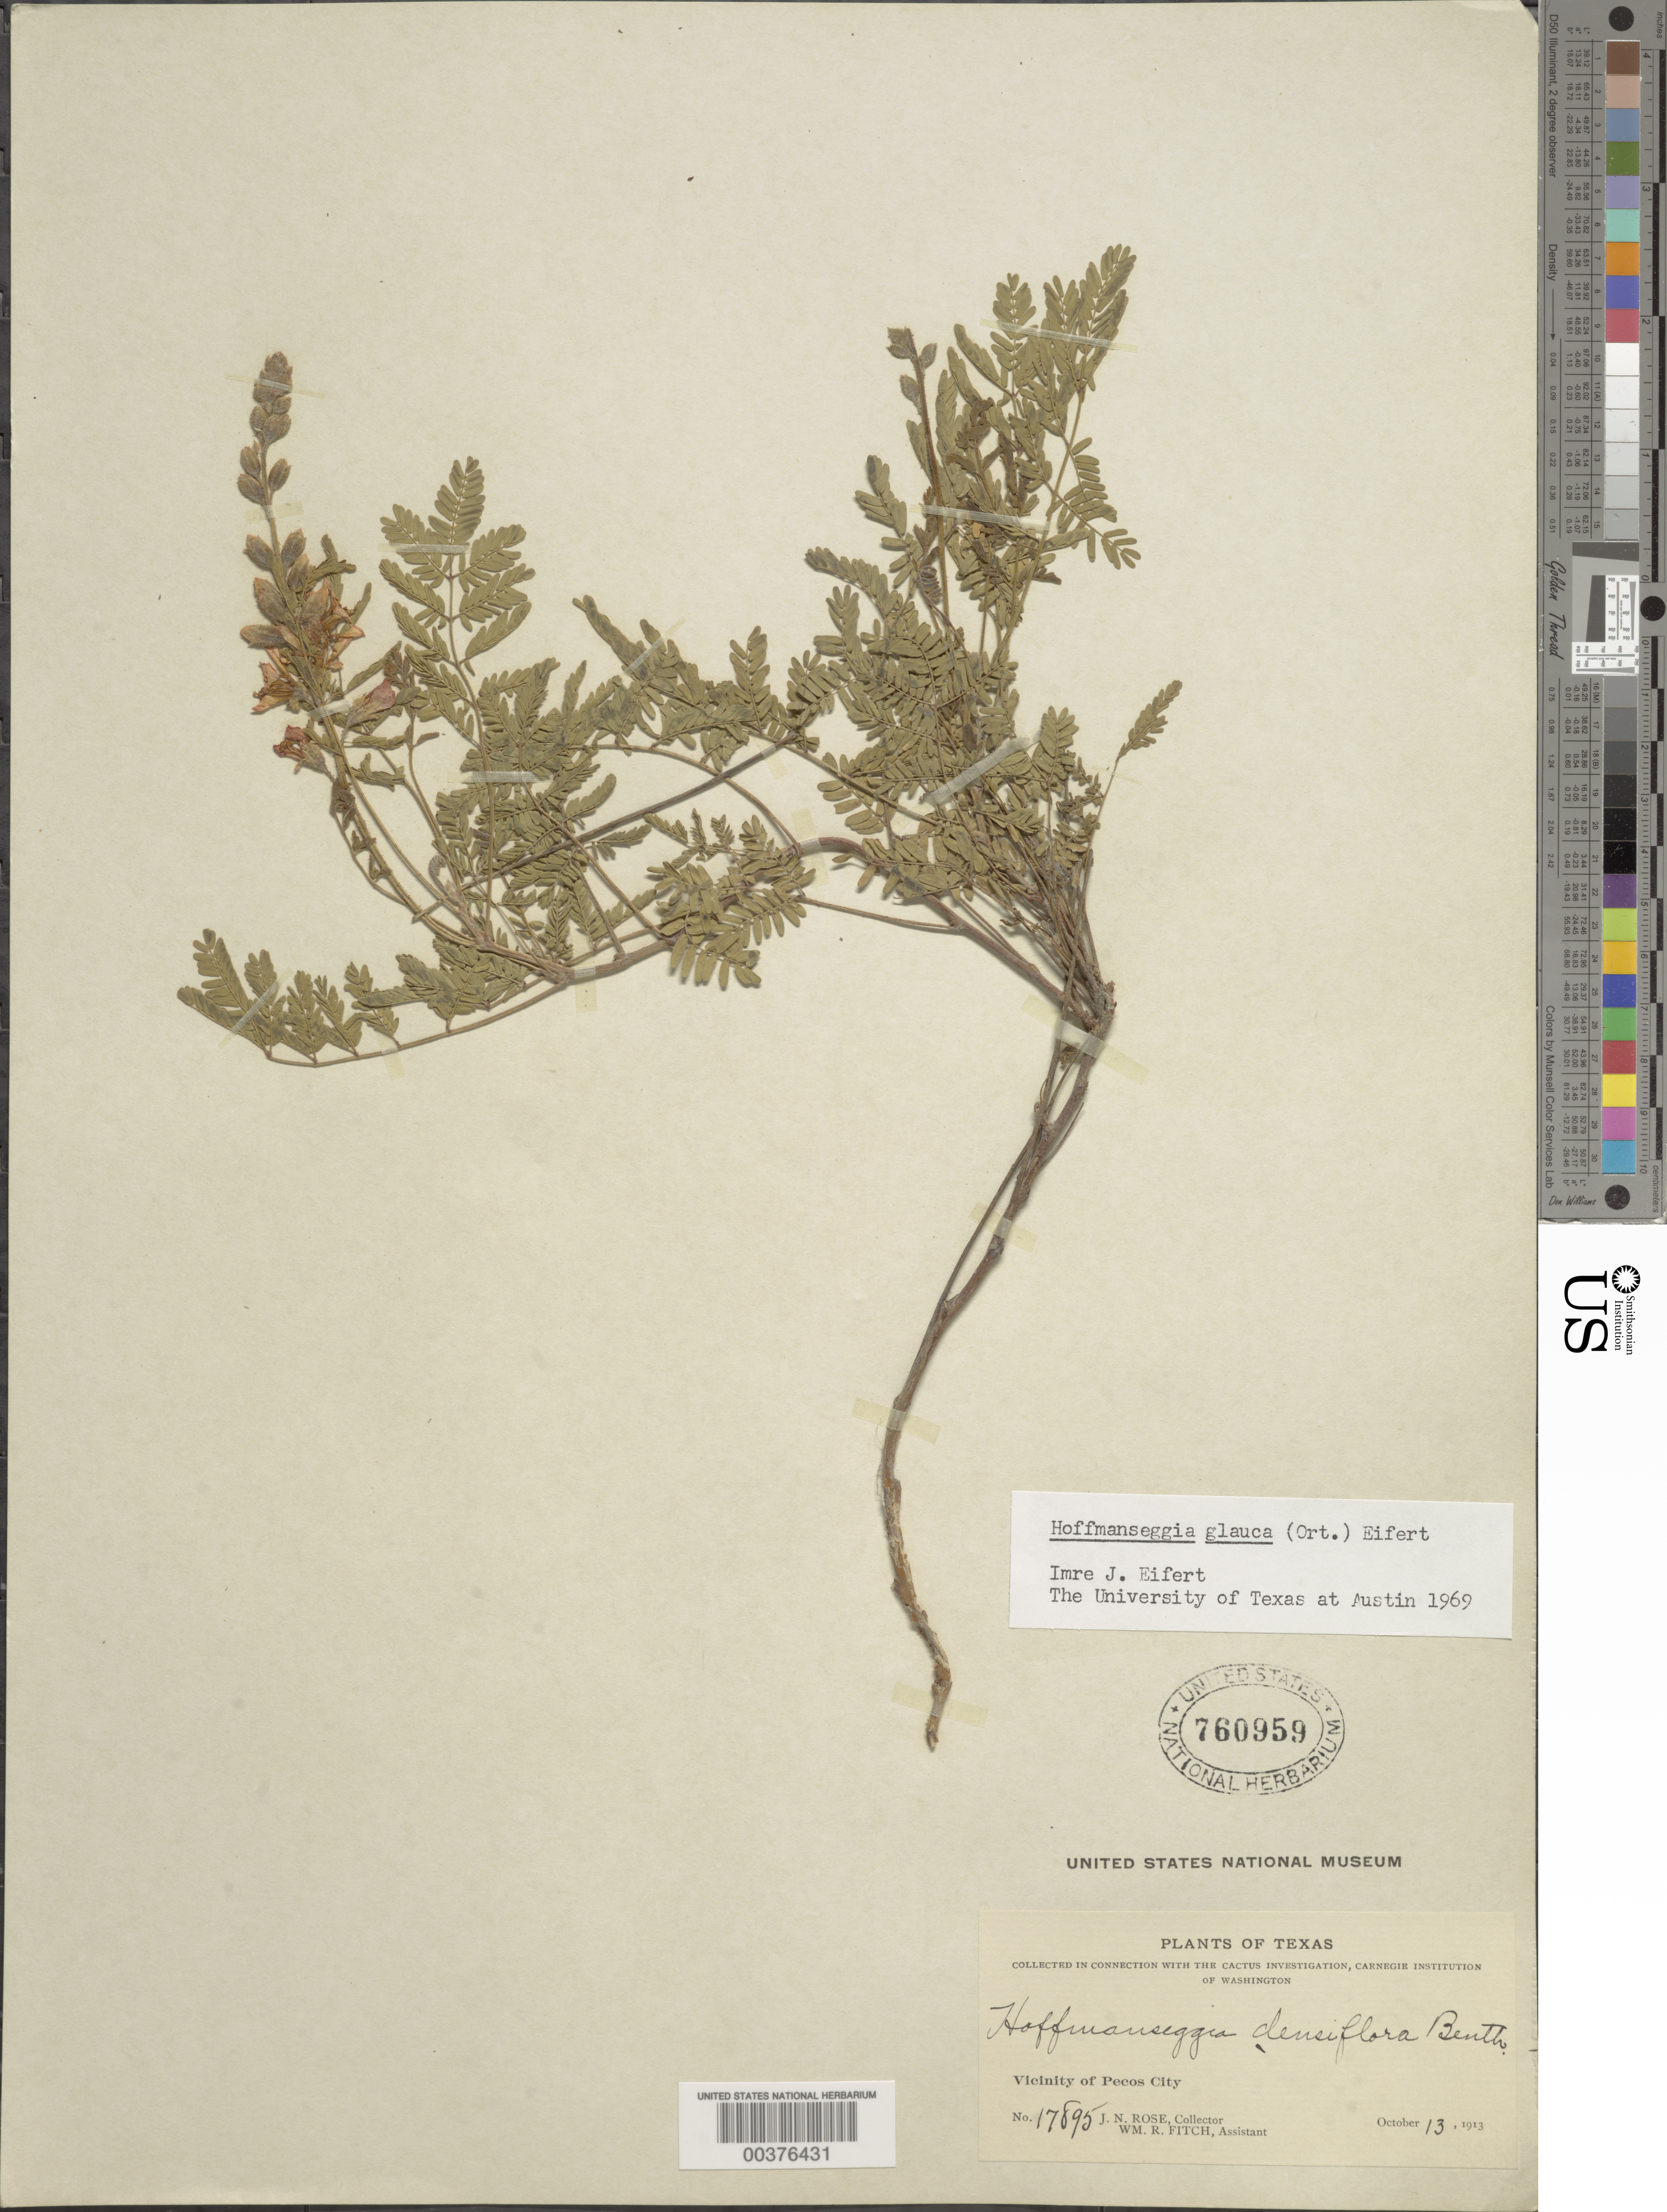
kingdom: Plantae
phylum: Tracheophyta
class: Magnoliopsida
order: Fabales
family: Fabaceae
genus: Hoffmannseggia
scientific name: Hoffmannseggia glauca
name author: (Ortega) Eifert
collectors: J. N. Rose & W. R. Fitch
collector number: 17895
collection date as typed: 13 Oct 1913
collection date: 1913-10-13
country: United States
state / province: Texas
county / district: Reeves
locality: Vicinity of pecos city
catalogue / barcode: US 760959